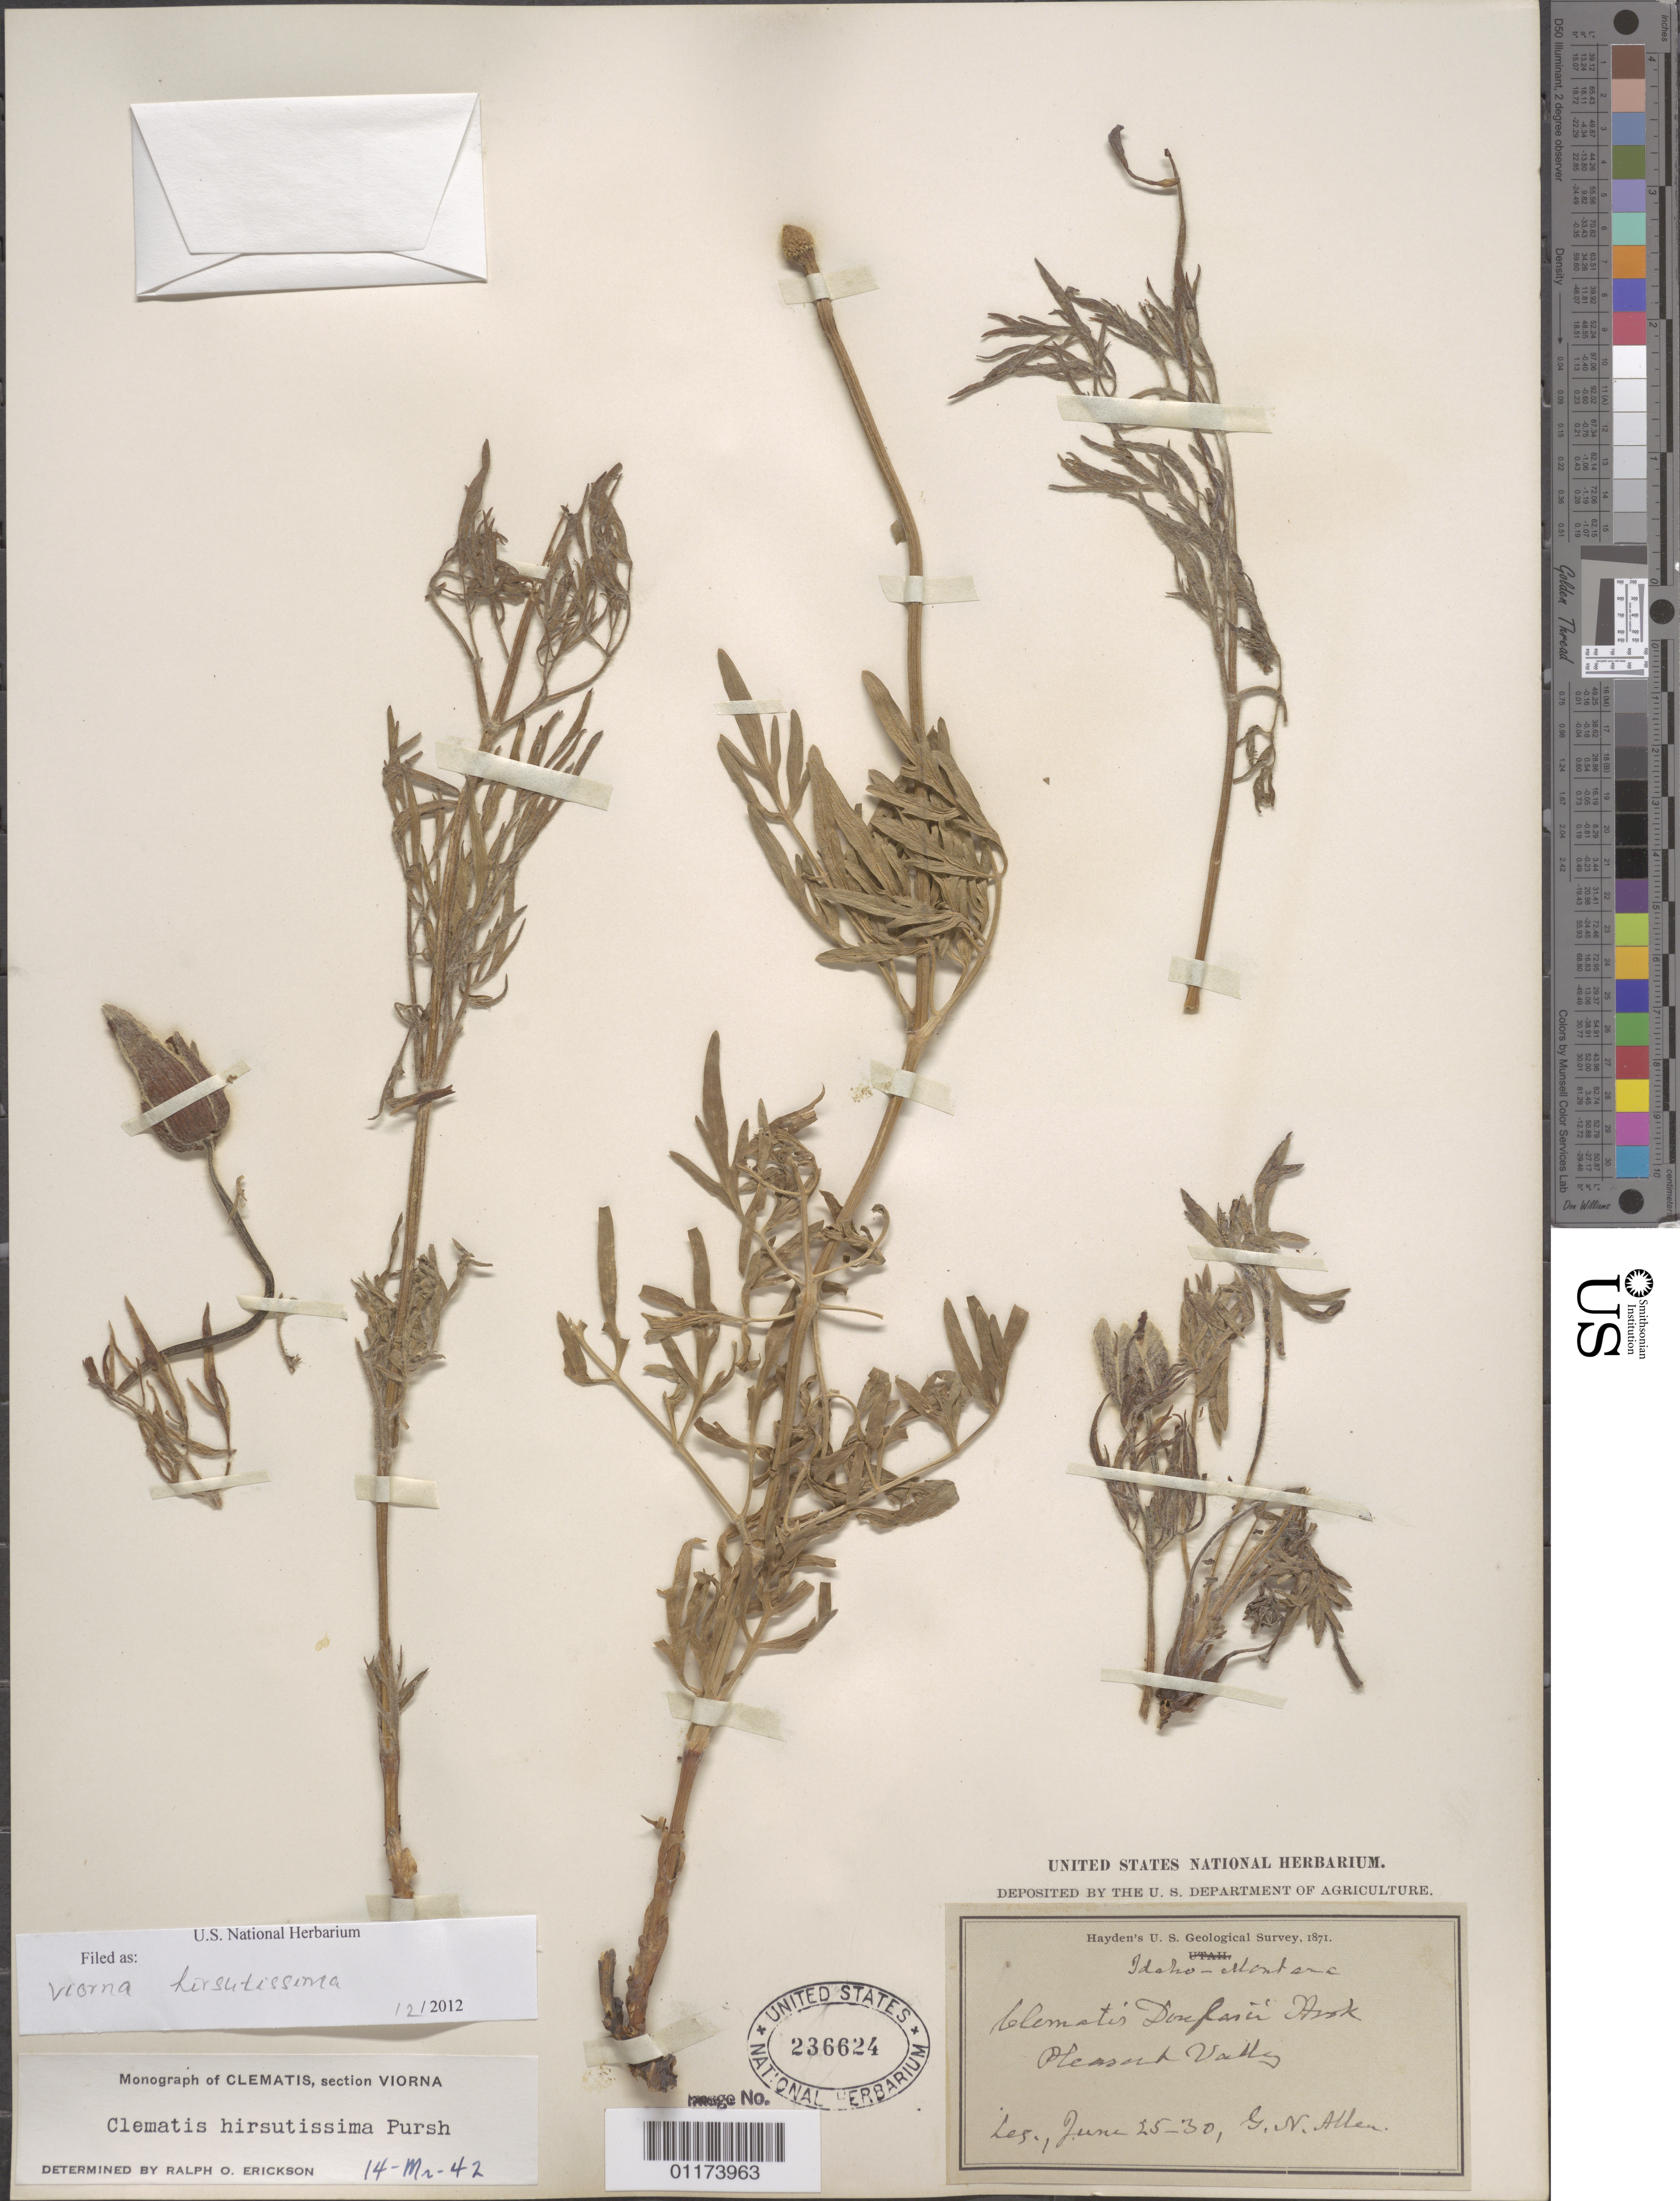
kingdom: Plantae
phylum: Tracheophyta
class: Magnoliopsida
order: Ranunculales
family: Ranunculaceae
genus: Clematis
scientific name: Clematis hirsutissima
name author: Prush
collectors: G. N. Allen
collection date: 1871-06-25/1871-06-30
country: United States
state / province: Idaho / Montana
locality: Pleasant Valley.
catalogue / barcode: US 236624